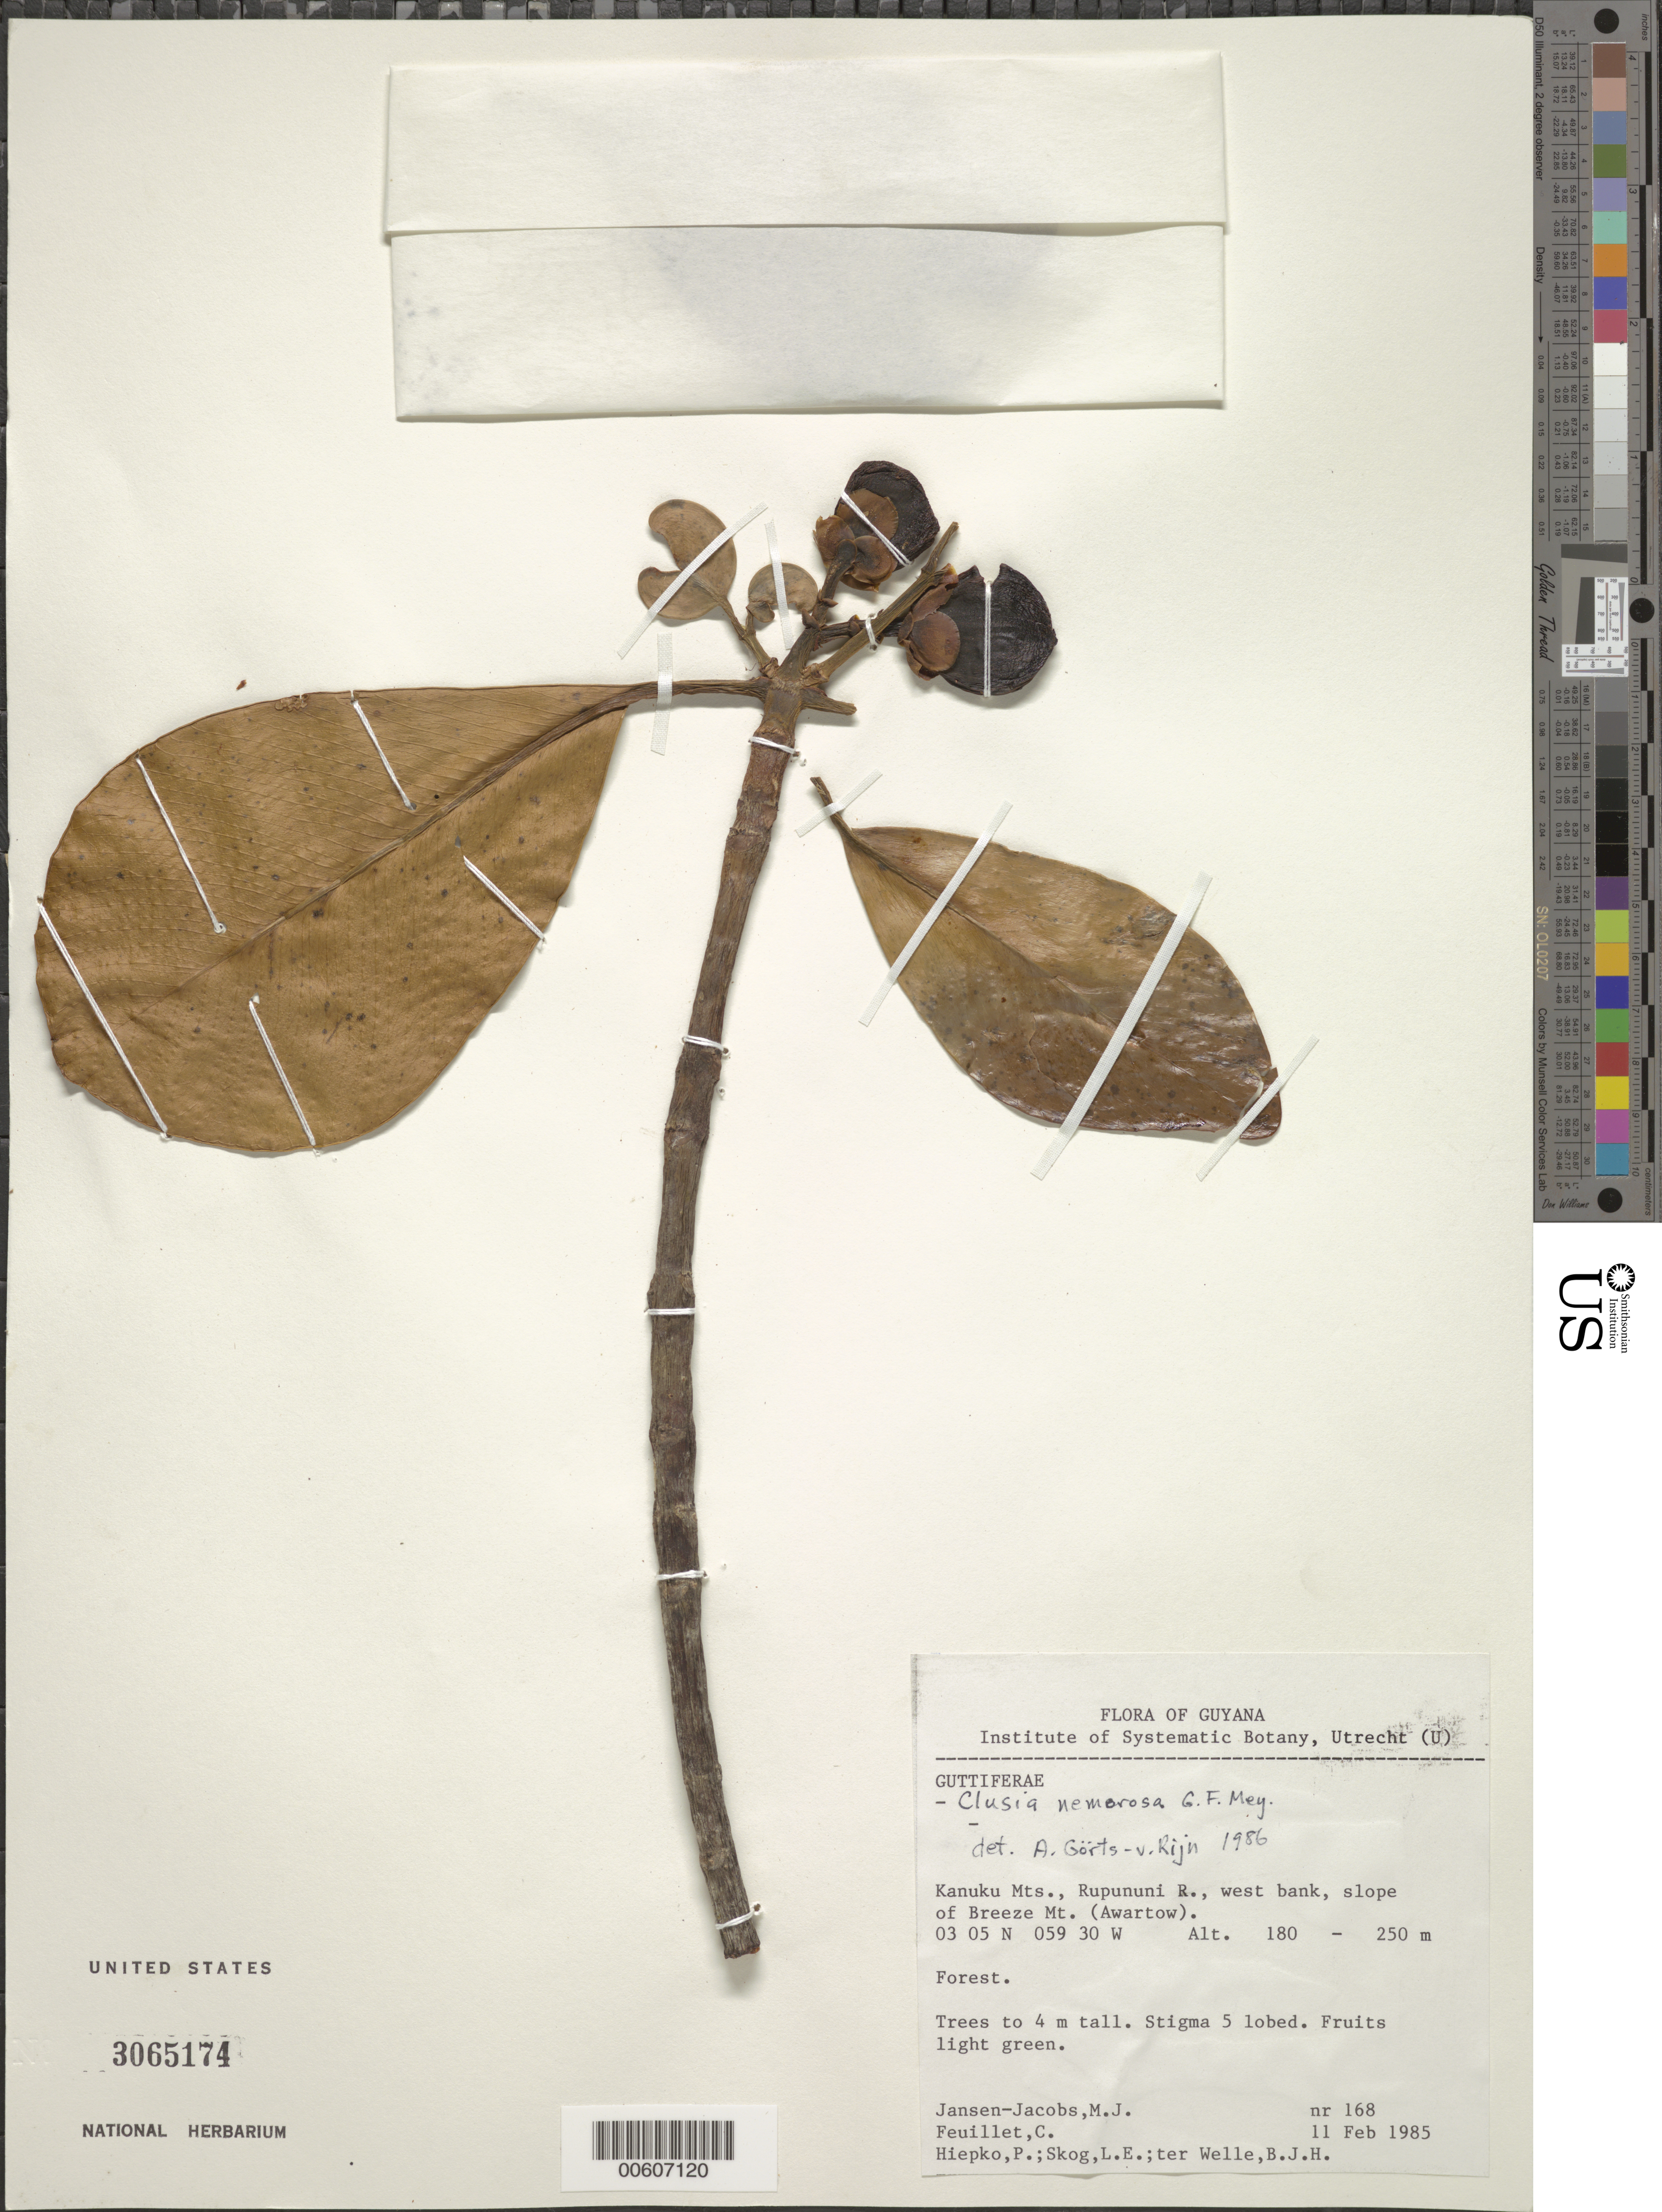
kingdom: Plantae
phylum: Tracheophyta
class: Magnoliopsida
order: Malpighiales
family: Clusiaceae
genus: Clusia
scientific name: Clusia nemorosa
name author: G. Mey.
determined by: Görts-van Rijn, A. R. A.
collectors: M. J. Jansen-Jacobs, C. Feuillet, P. H. Hiepko, L. E. Skog & B. Welle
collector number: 168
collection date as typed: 11-Feb-85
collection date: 1985-02-11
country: Guyana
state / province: U. Takutu-U. Essequibo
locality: Kanuku Mts., Rupununi R., west bank, slope of Breeze Mt. (Awartow)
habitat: Forest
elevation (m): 180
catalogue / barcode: US 3065174